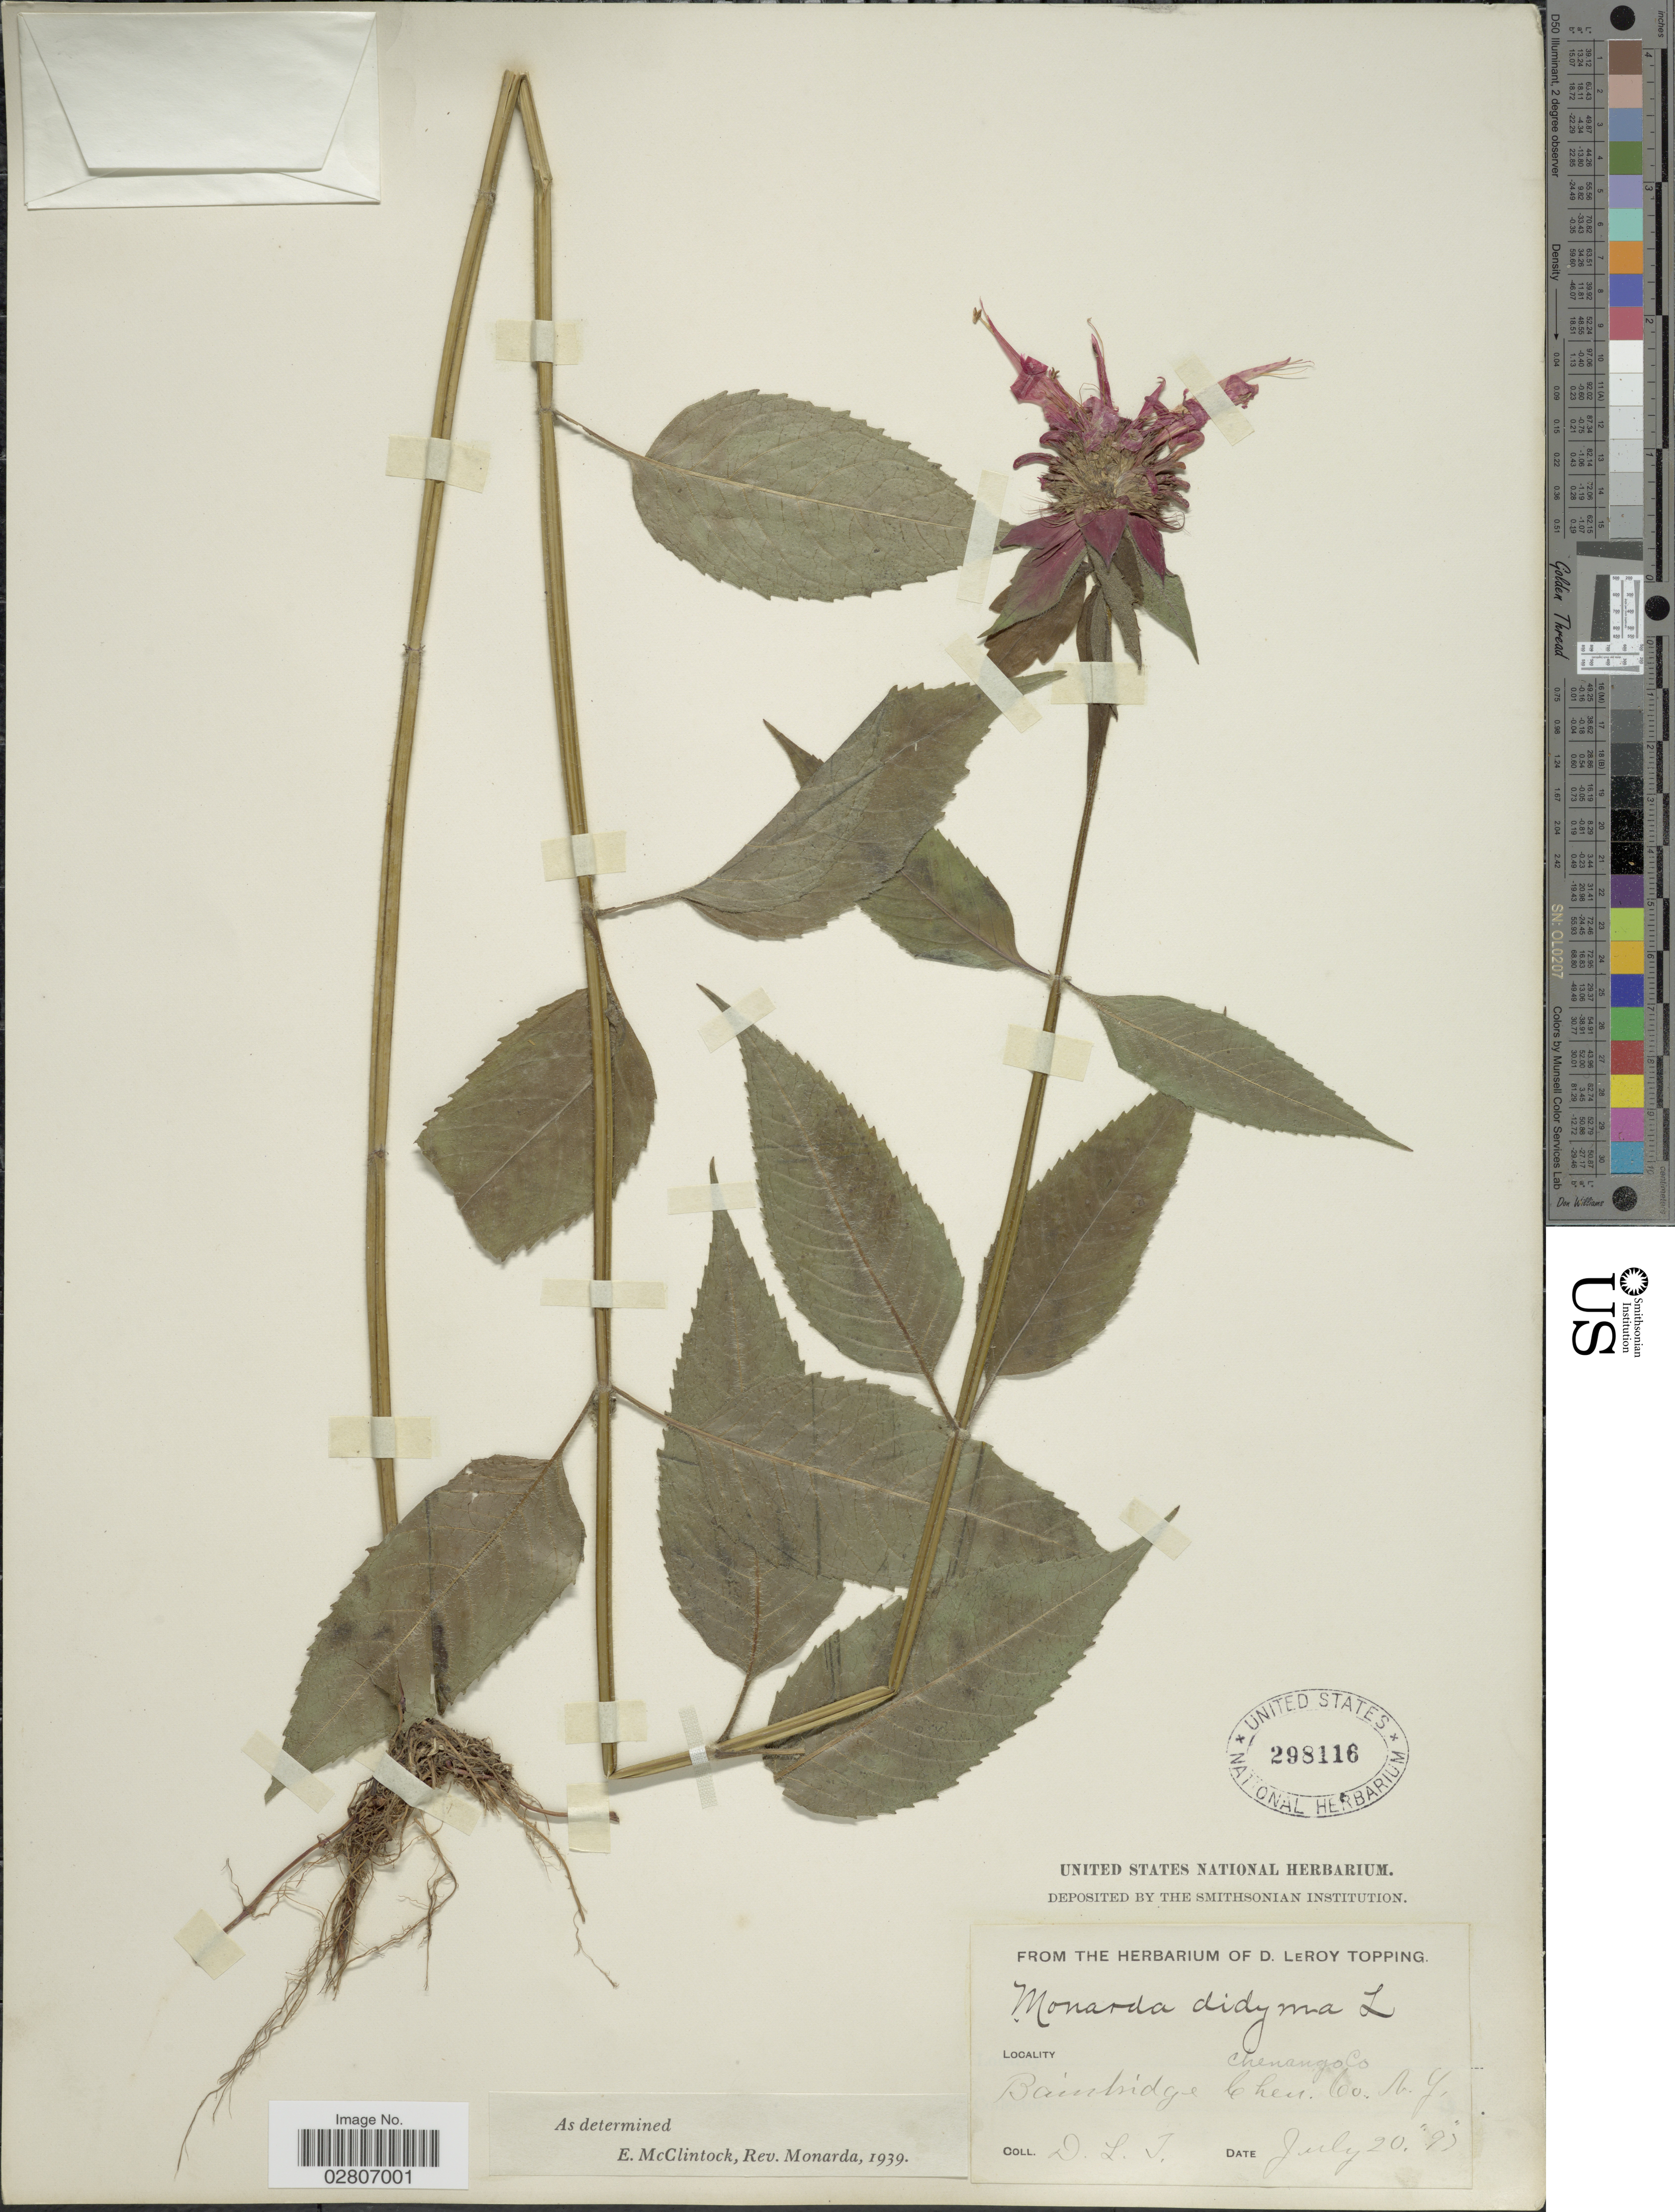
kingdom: Plantae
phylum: Tracheophyta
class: Magnoliopsida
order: Lamiales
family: Lamiaceae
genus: Monarda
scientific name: Monarda didyma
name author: L.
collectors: D. L. Topping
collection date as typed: Transcribed d/m/y: 20/7/93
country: United States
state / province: New York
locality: Chenango Co. Bainbridge Chen Co.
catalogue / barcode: US 298116